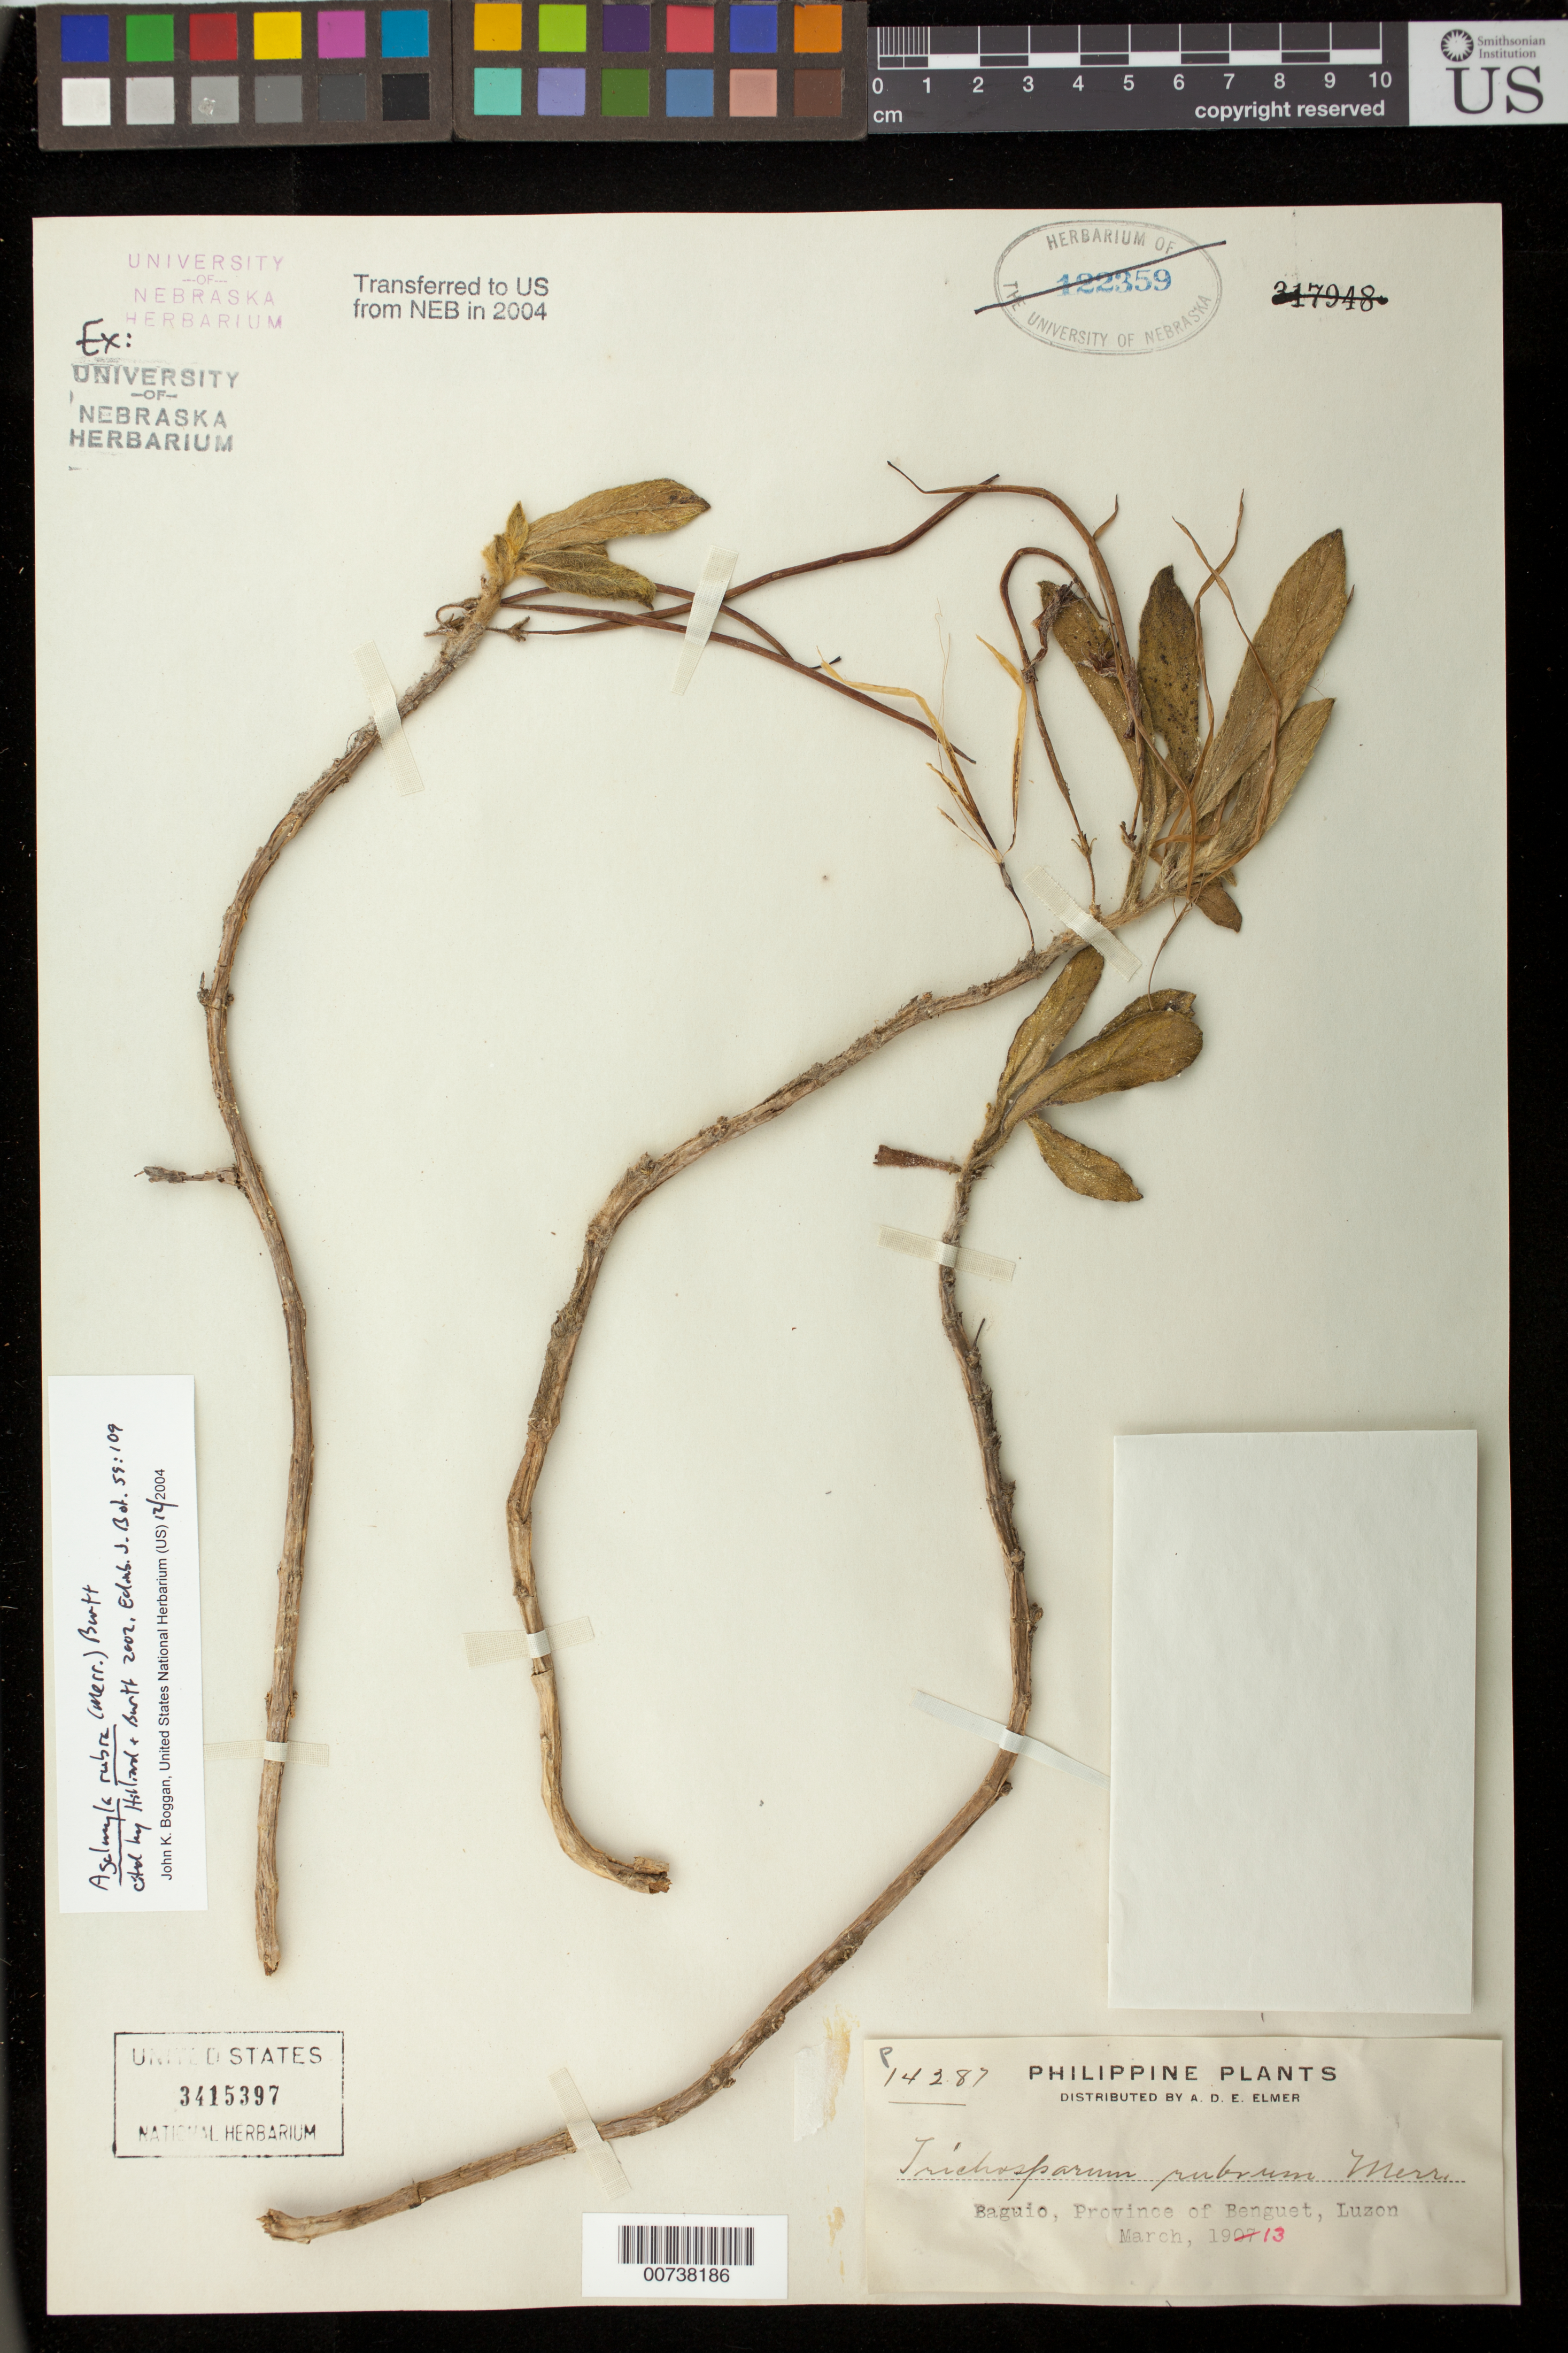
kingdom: Plantae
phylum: Tracheophyta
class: Magnoliopsida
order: Lamiales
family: Gesneriaceae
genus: Agalmyla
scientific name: Agalmyla rubra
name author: (Merr.) B.L. Burtt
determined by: Boggan, J. K., (US), NMNH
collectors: A. D. E. Elmer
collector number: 14287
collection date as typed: Mar 1913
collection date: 1913-03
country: Philippines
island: Luzon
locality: Baguio, Province of Benguet, Luzon.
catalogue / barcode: US 3415397